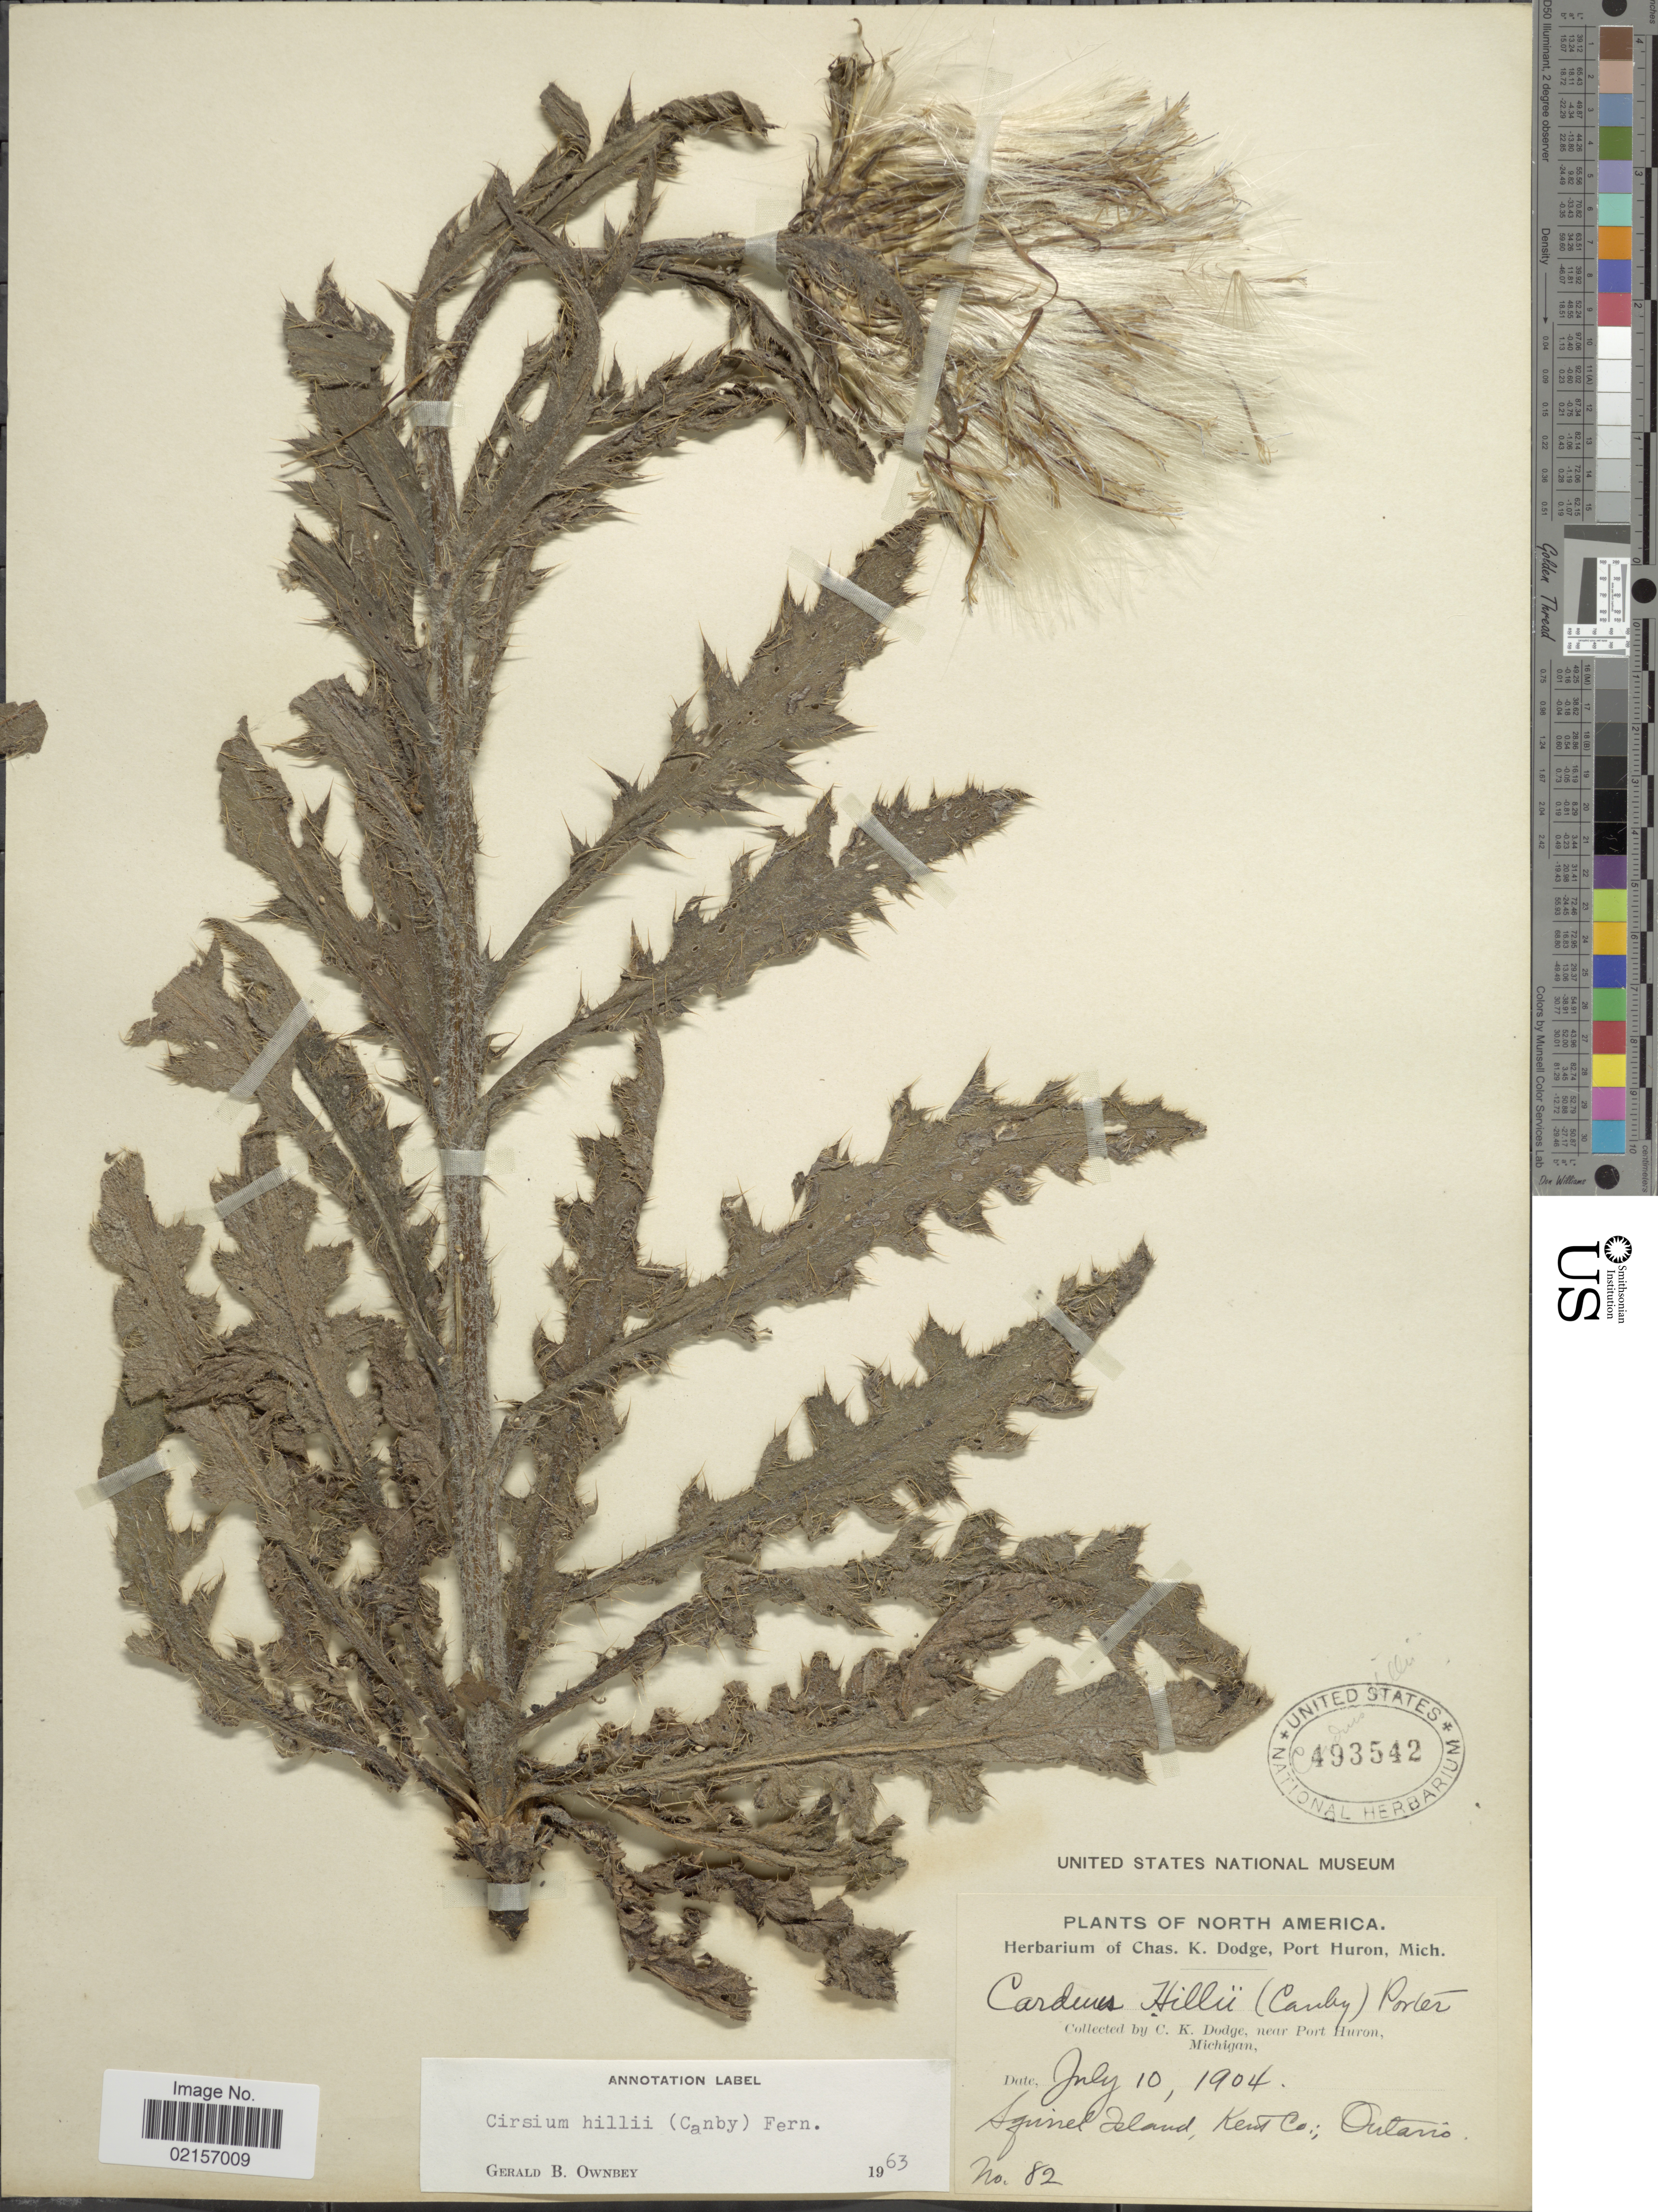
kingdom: Plantae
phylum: Tracheophyta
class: Magnoliopsida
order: Asterales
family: Asteraceae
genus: Cirsium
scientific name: Cirsium pumilum var. hillii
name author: (Canby) B. Boivin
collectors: C. Dodge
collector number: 82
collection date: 1904-07-10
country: Canada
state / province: Ontario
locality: Squirrel Island, Kens Co.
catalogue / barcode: US 493542